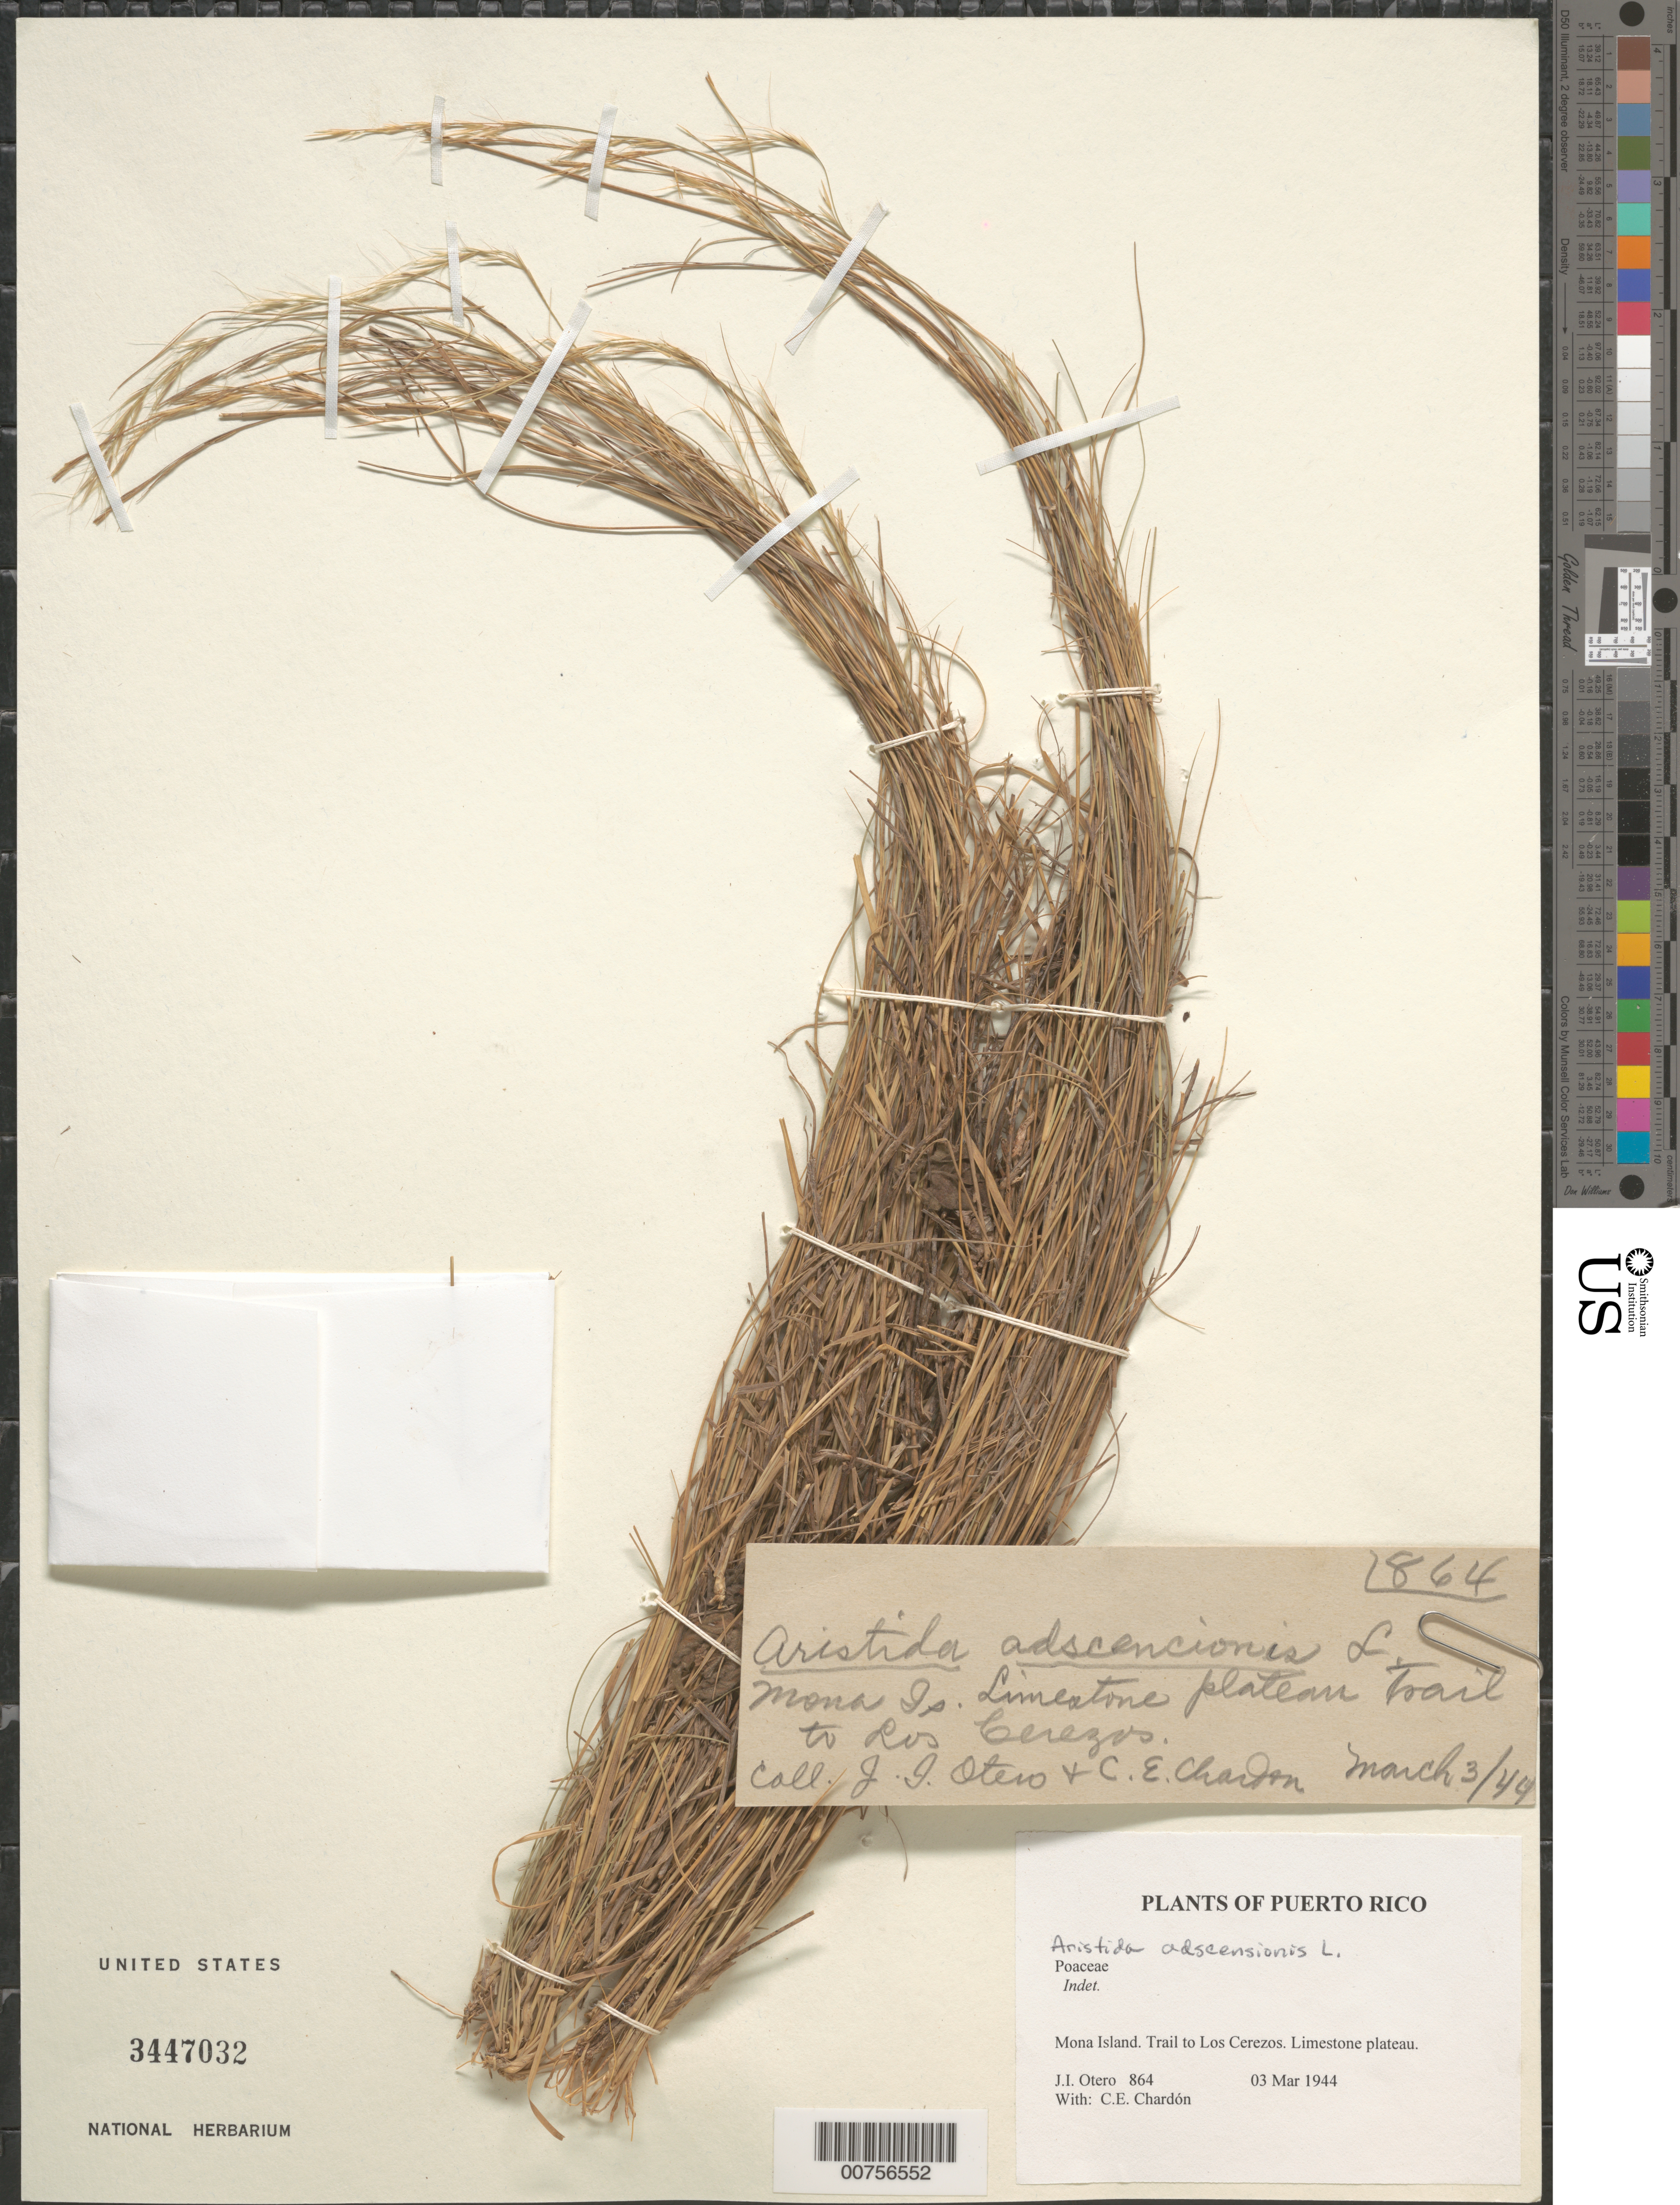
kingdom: Plantae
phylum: Tracheophyta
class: Liliopsida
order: Poales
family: Poaceae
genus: Aristida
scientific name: Aristida adscensionis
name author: L.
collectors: J. Otero & C. E. Chardón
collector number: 864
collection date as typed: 03 Mar 1944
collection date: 1944-03-03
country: Puerto Rico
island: Mona I.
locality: Trail to Los Cerezos. Limestone plateau.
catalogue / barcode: US 3447032